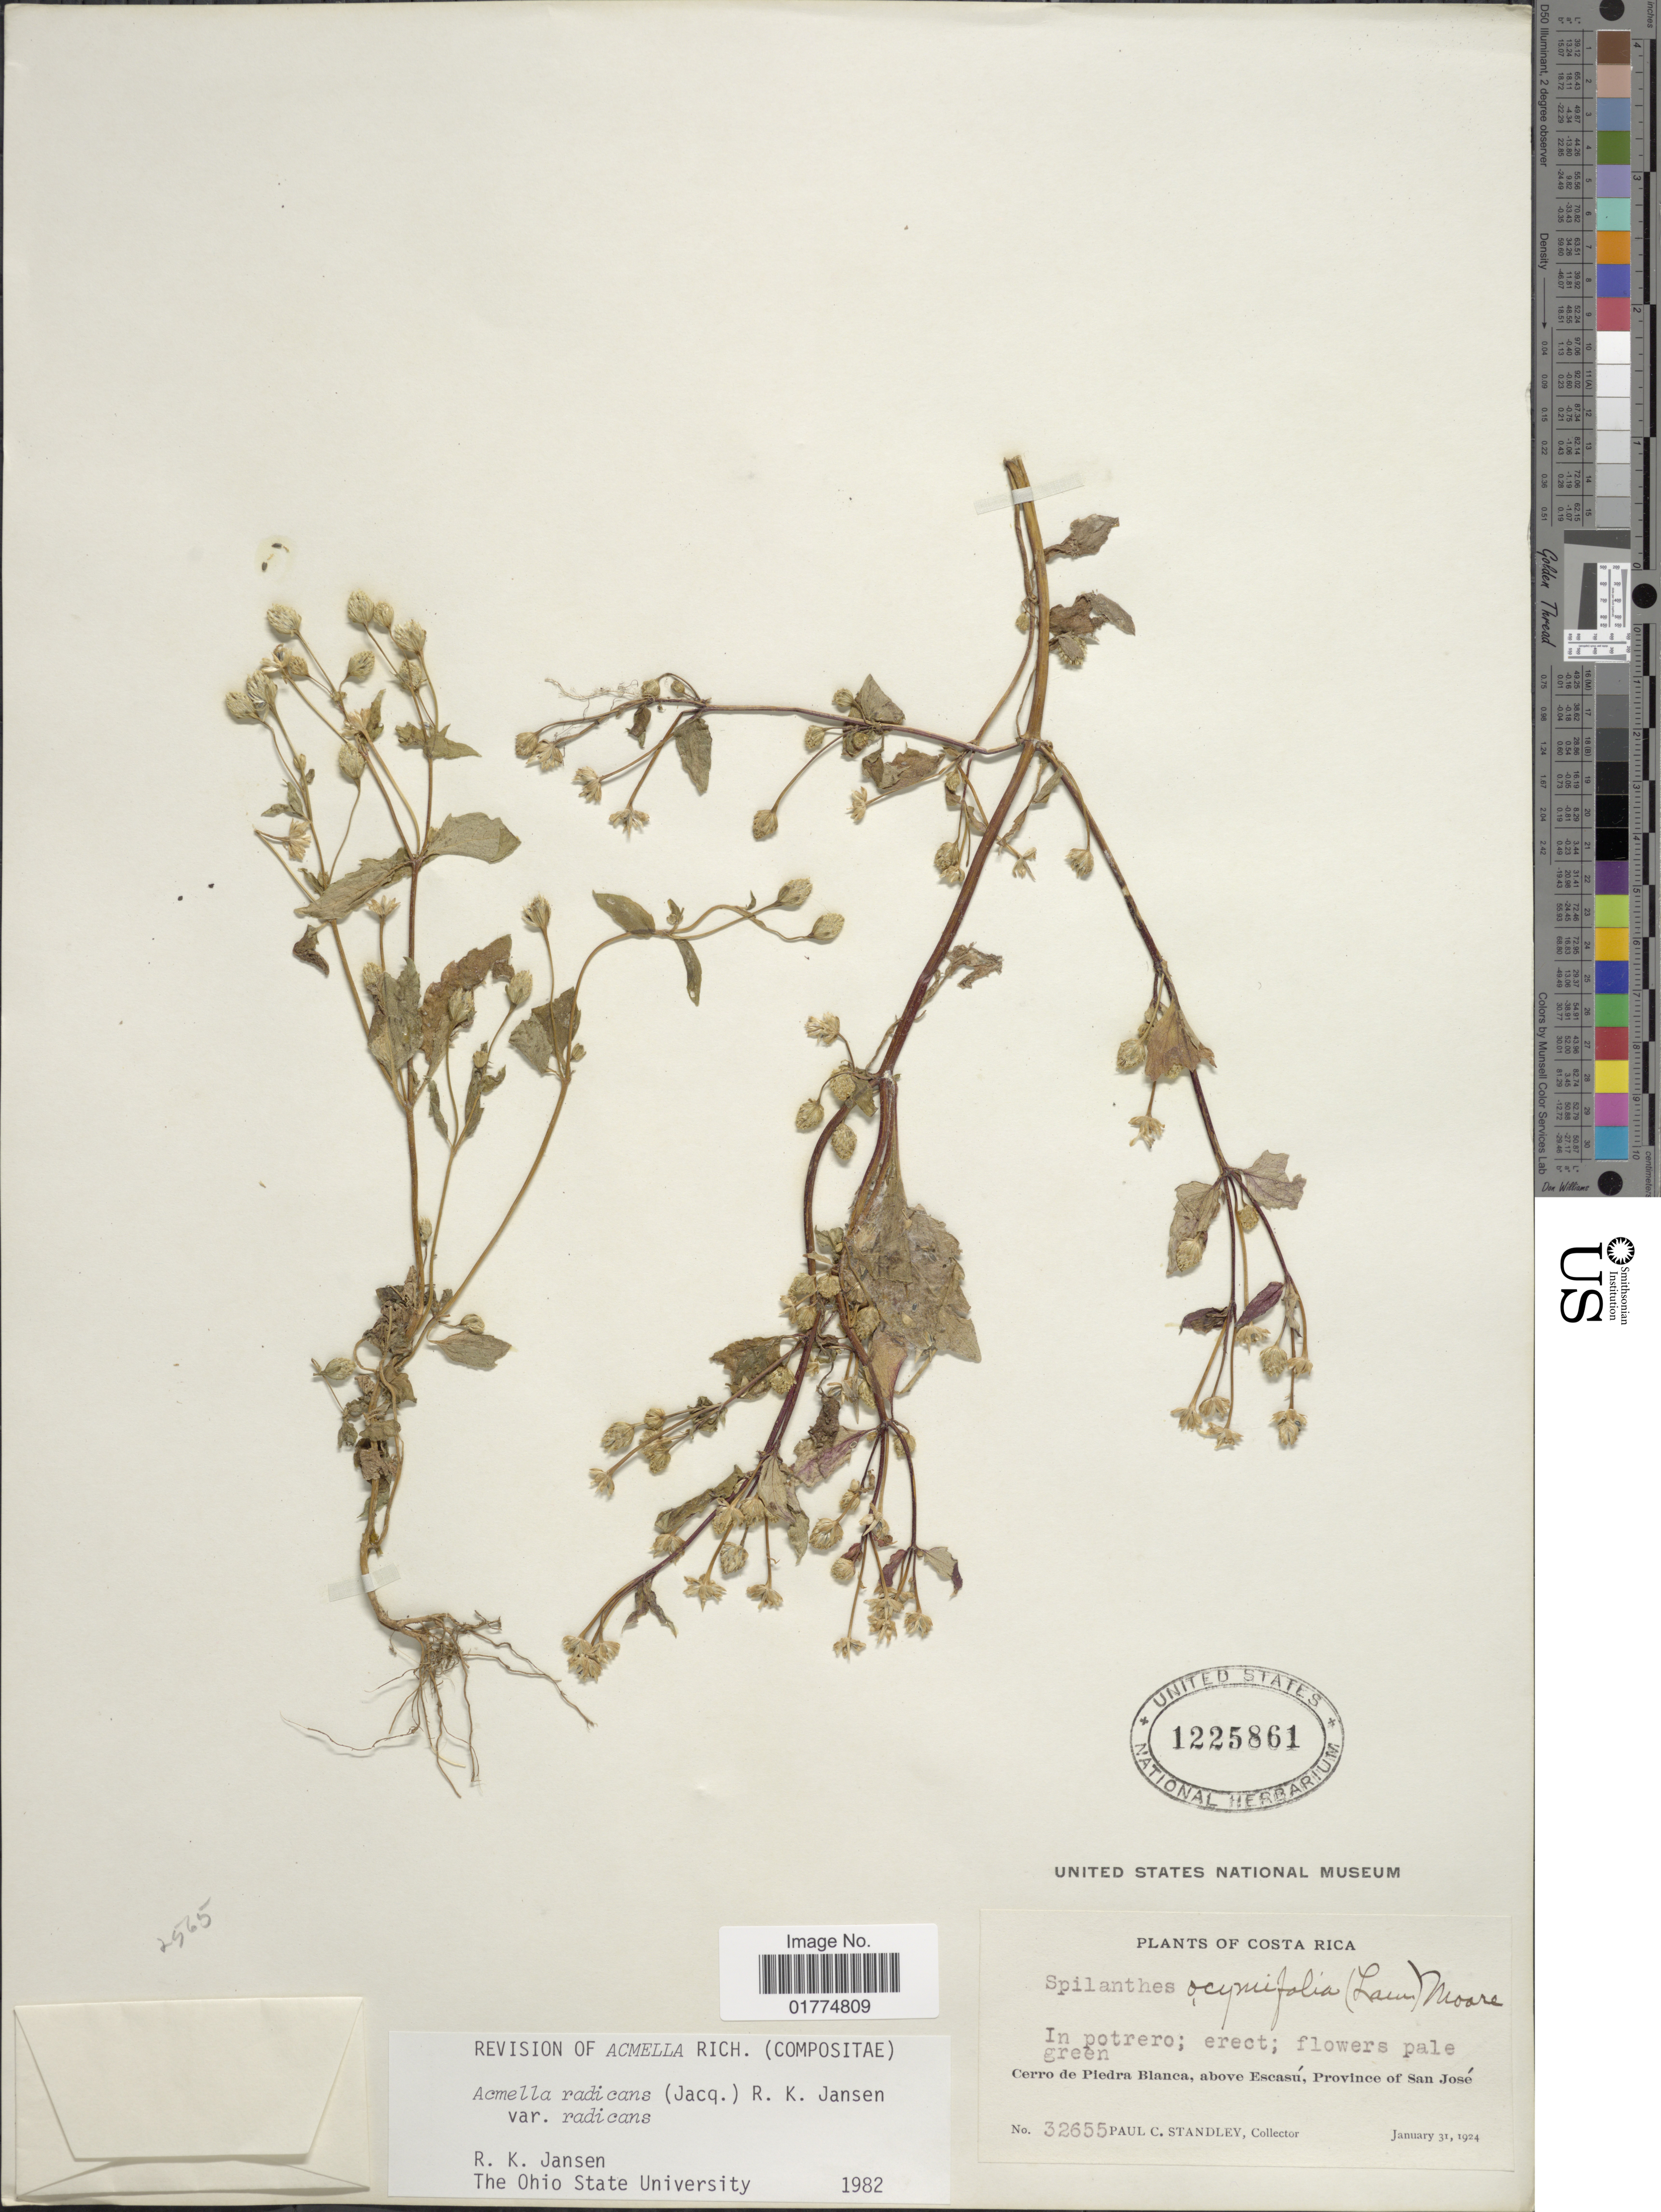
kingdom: Plantae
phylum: Tracheophyta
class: Magnoliopsida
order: Asterales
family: Asteraceae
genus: Acmella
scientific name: Acmella radicans var. radicans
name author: (Jacq.) R.K. Jansen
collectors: P. C. Standley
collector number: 32655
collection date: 1924-01-31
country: Costa Rica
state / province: San José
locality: Cerro de Piedra Blanca, above Escasú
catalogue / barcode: US 1225861